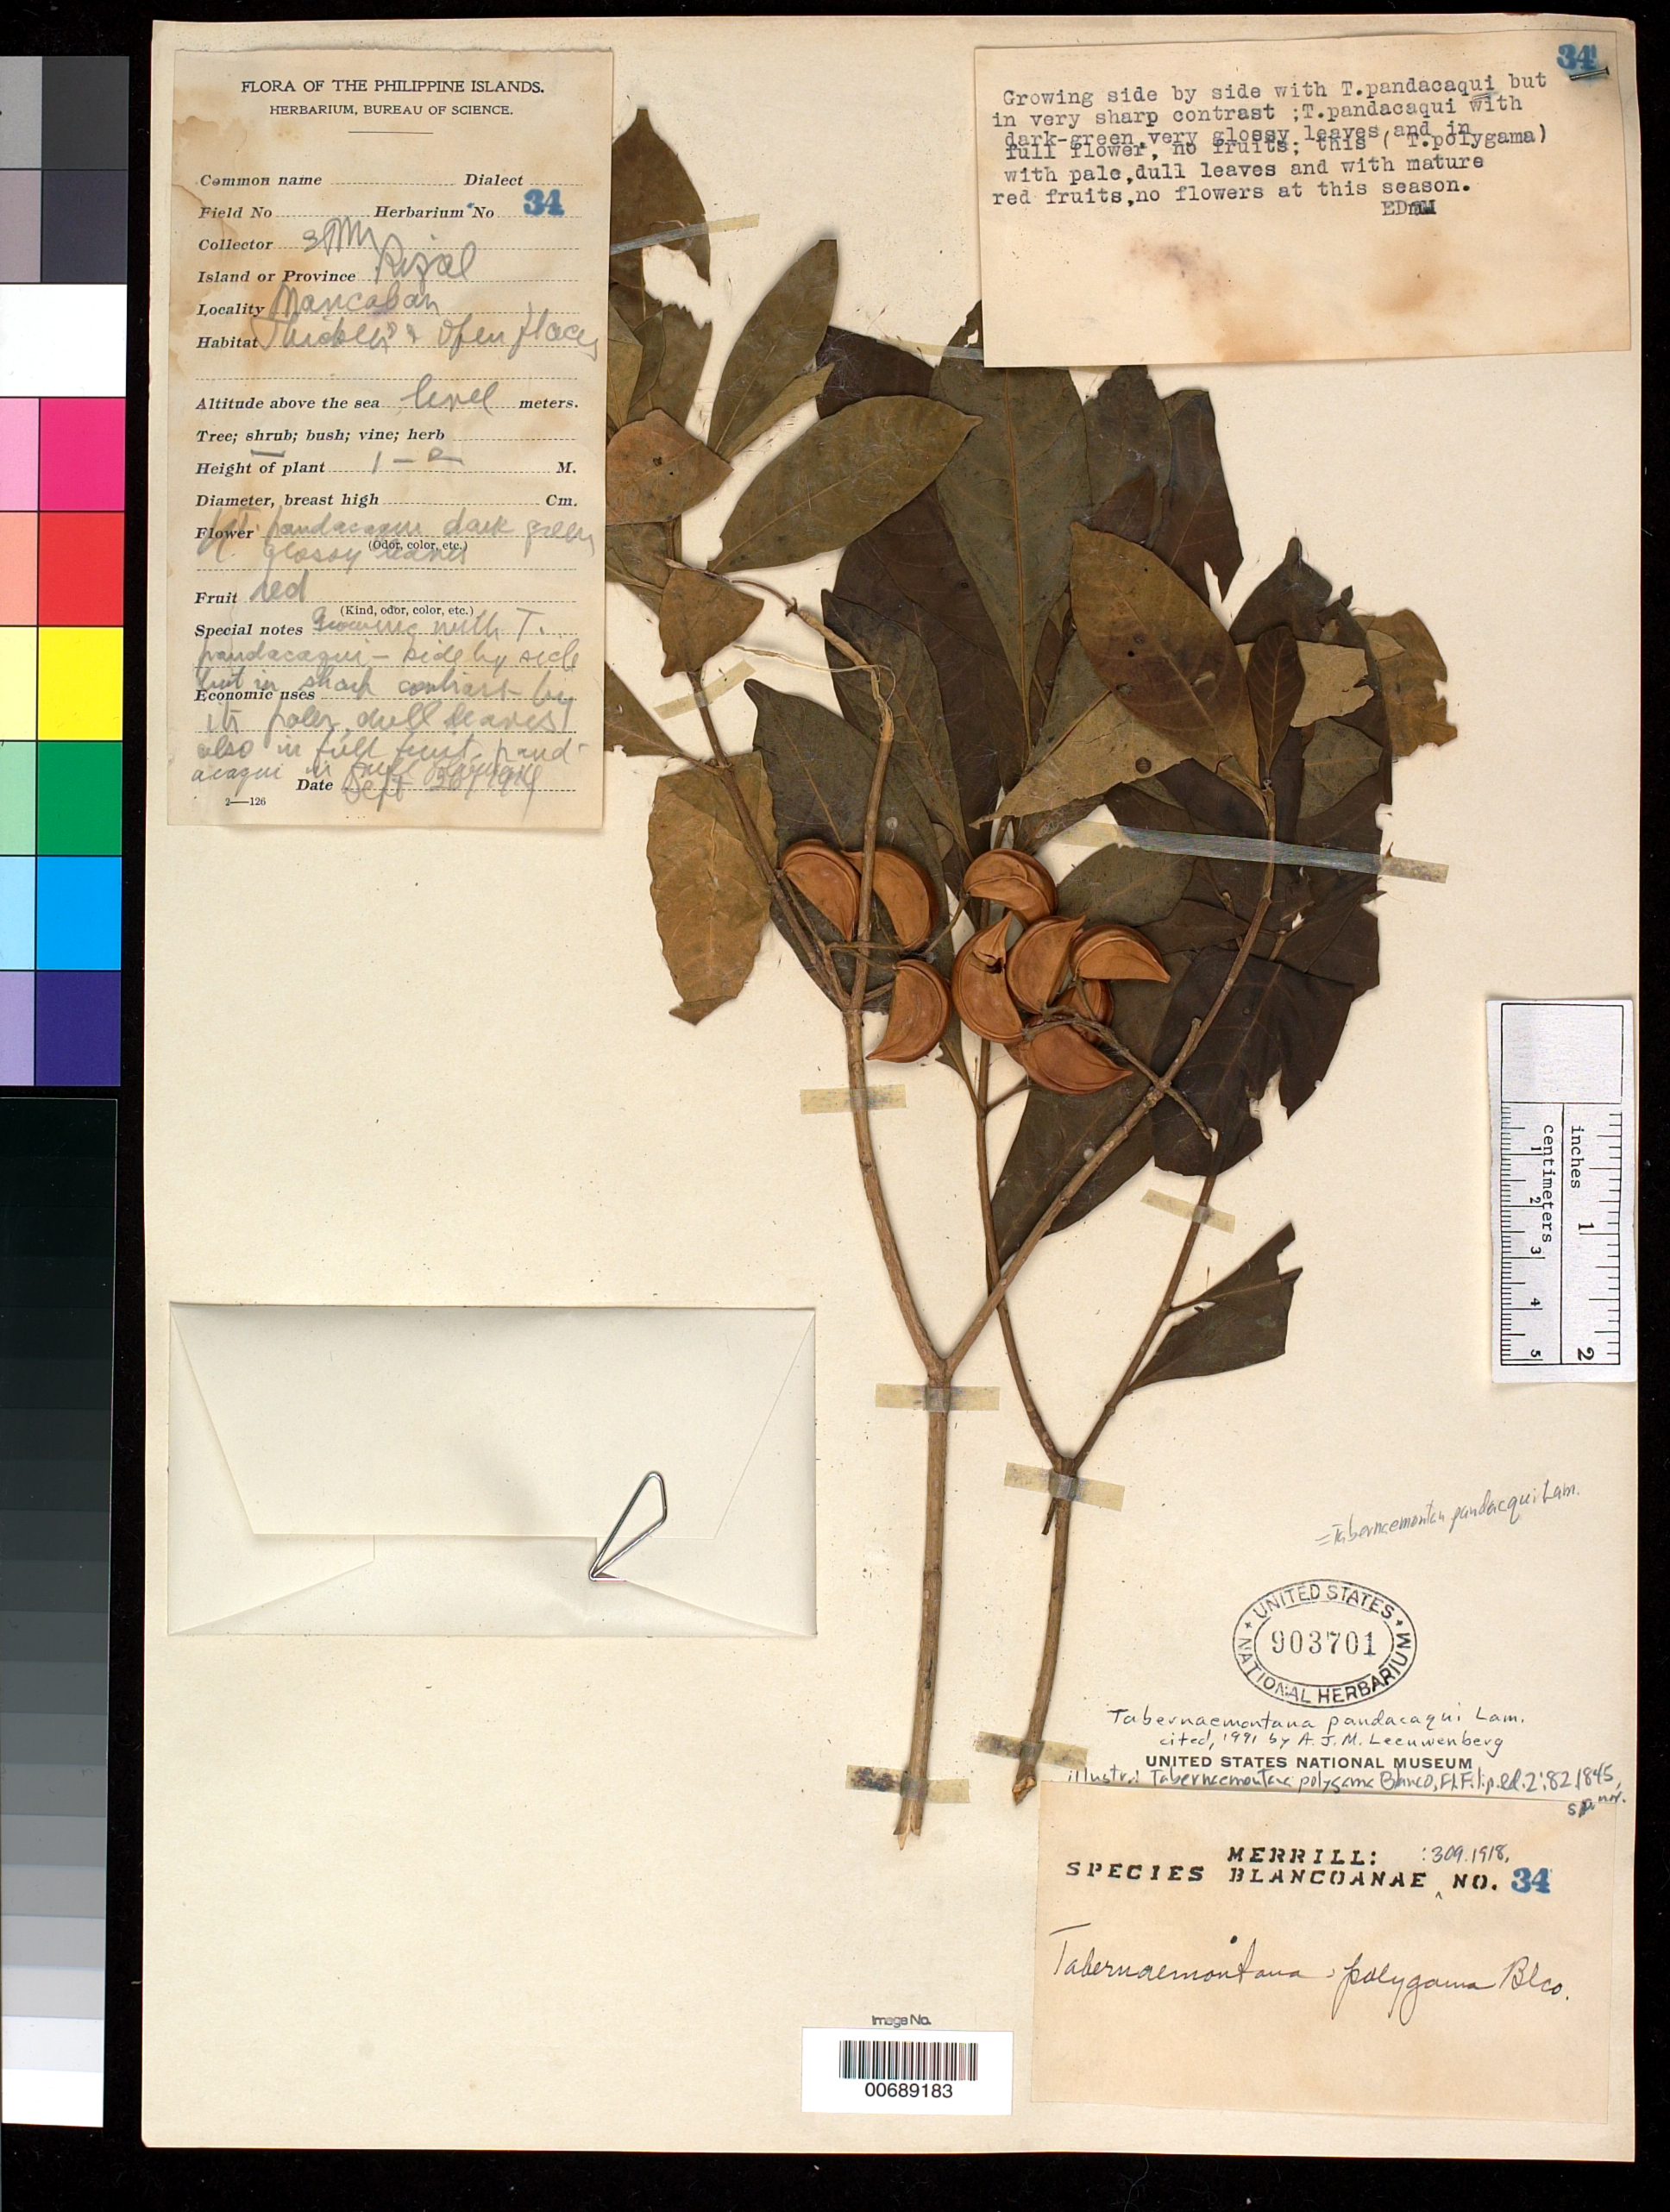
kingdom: Plantae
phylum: Tracheophyta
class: Magnoliopsida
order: Gentianales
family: Apocynaceae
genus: Tabernaemontana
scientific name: Tabernaemontana pandacaqui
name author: Poir.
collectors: E. D. Merrill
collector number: Sp. Blancoan. 0034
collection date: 1914-04-23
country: Philippines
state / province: Calabarzon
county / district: Rizal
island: Luzon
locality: Mancaban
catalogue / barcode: US 903701